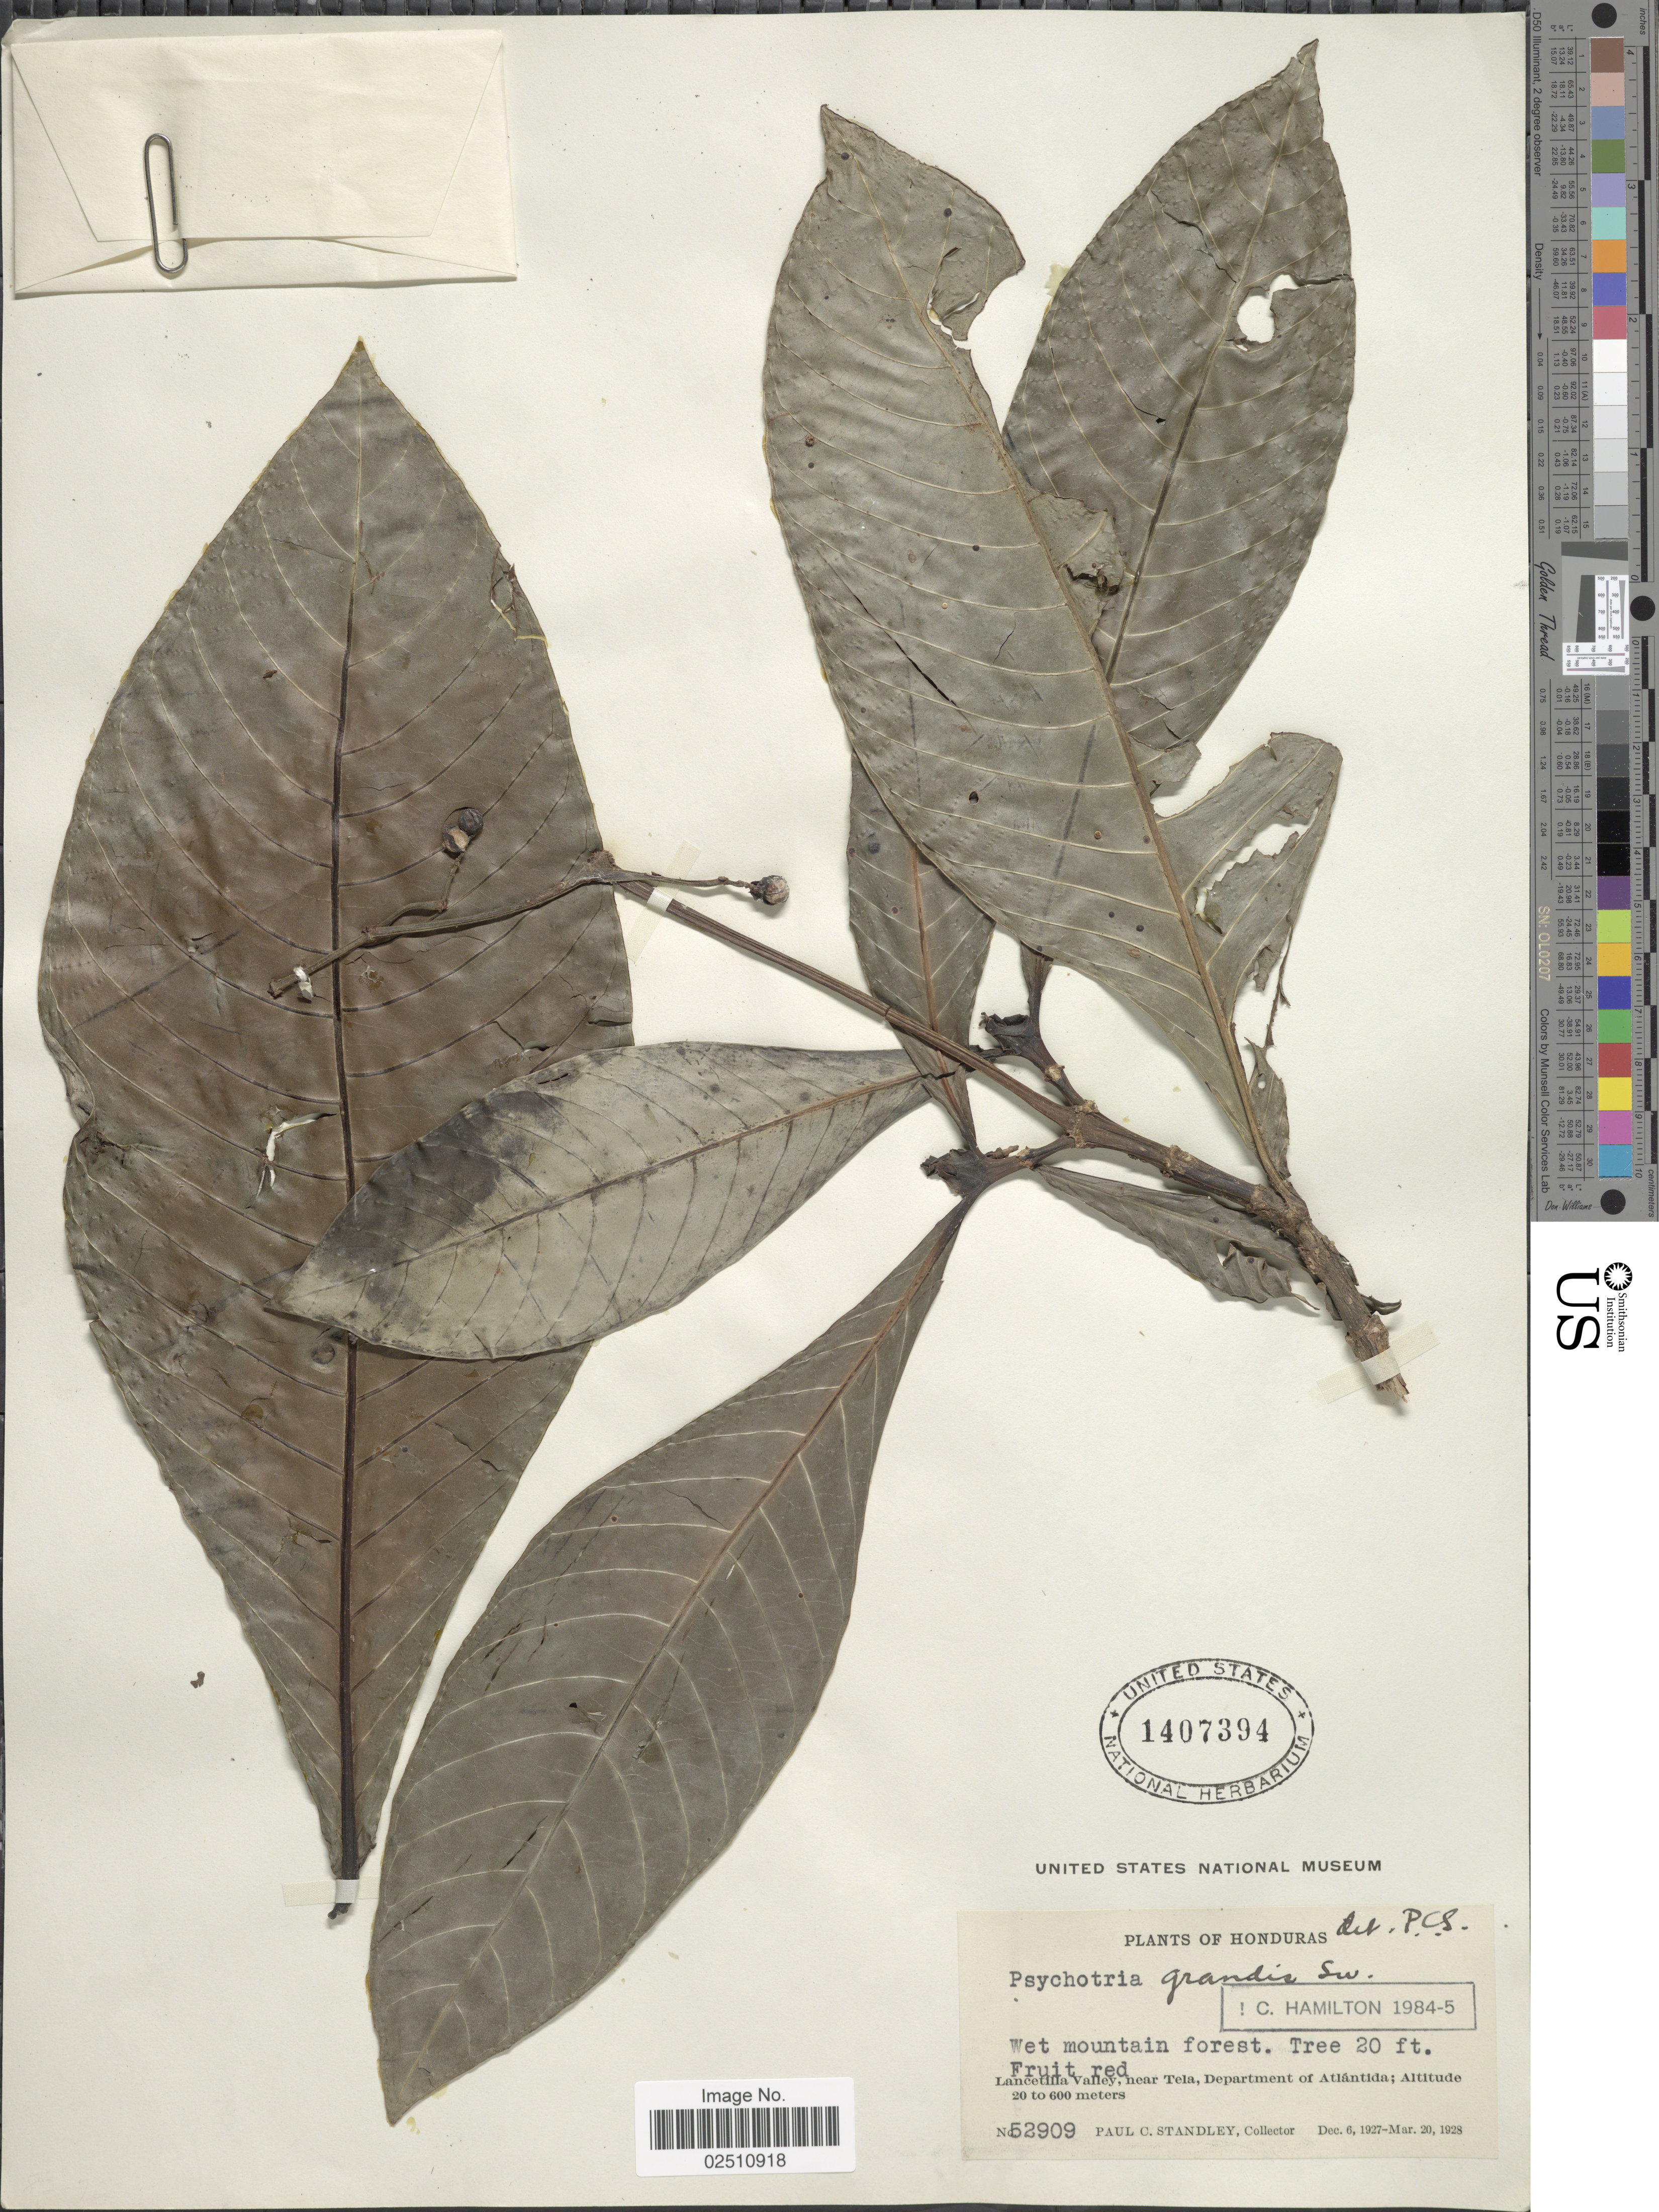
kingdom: Plantae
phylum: Tracheophyta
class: Magnoliopsida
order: Gentianales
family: Rubiaceae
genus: Psychotria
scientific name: Psychotria grandis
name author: Sw.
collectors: P. C. Standley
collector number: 52909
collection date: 1927-12-06/1928-03-20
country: Honduras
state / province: Atlántida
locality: Wet mountain forest, Lancetilla Valley, near Tela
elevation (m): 20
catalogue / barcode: US 1407394